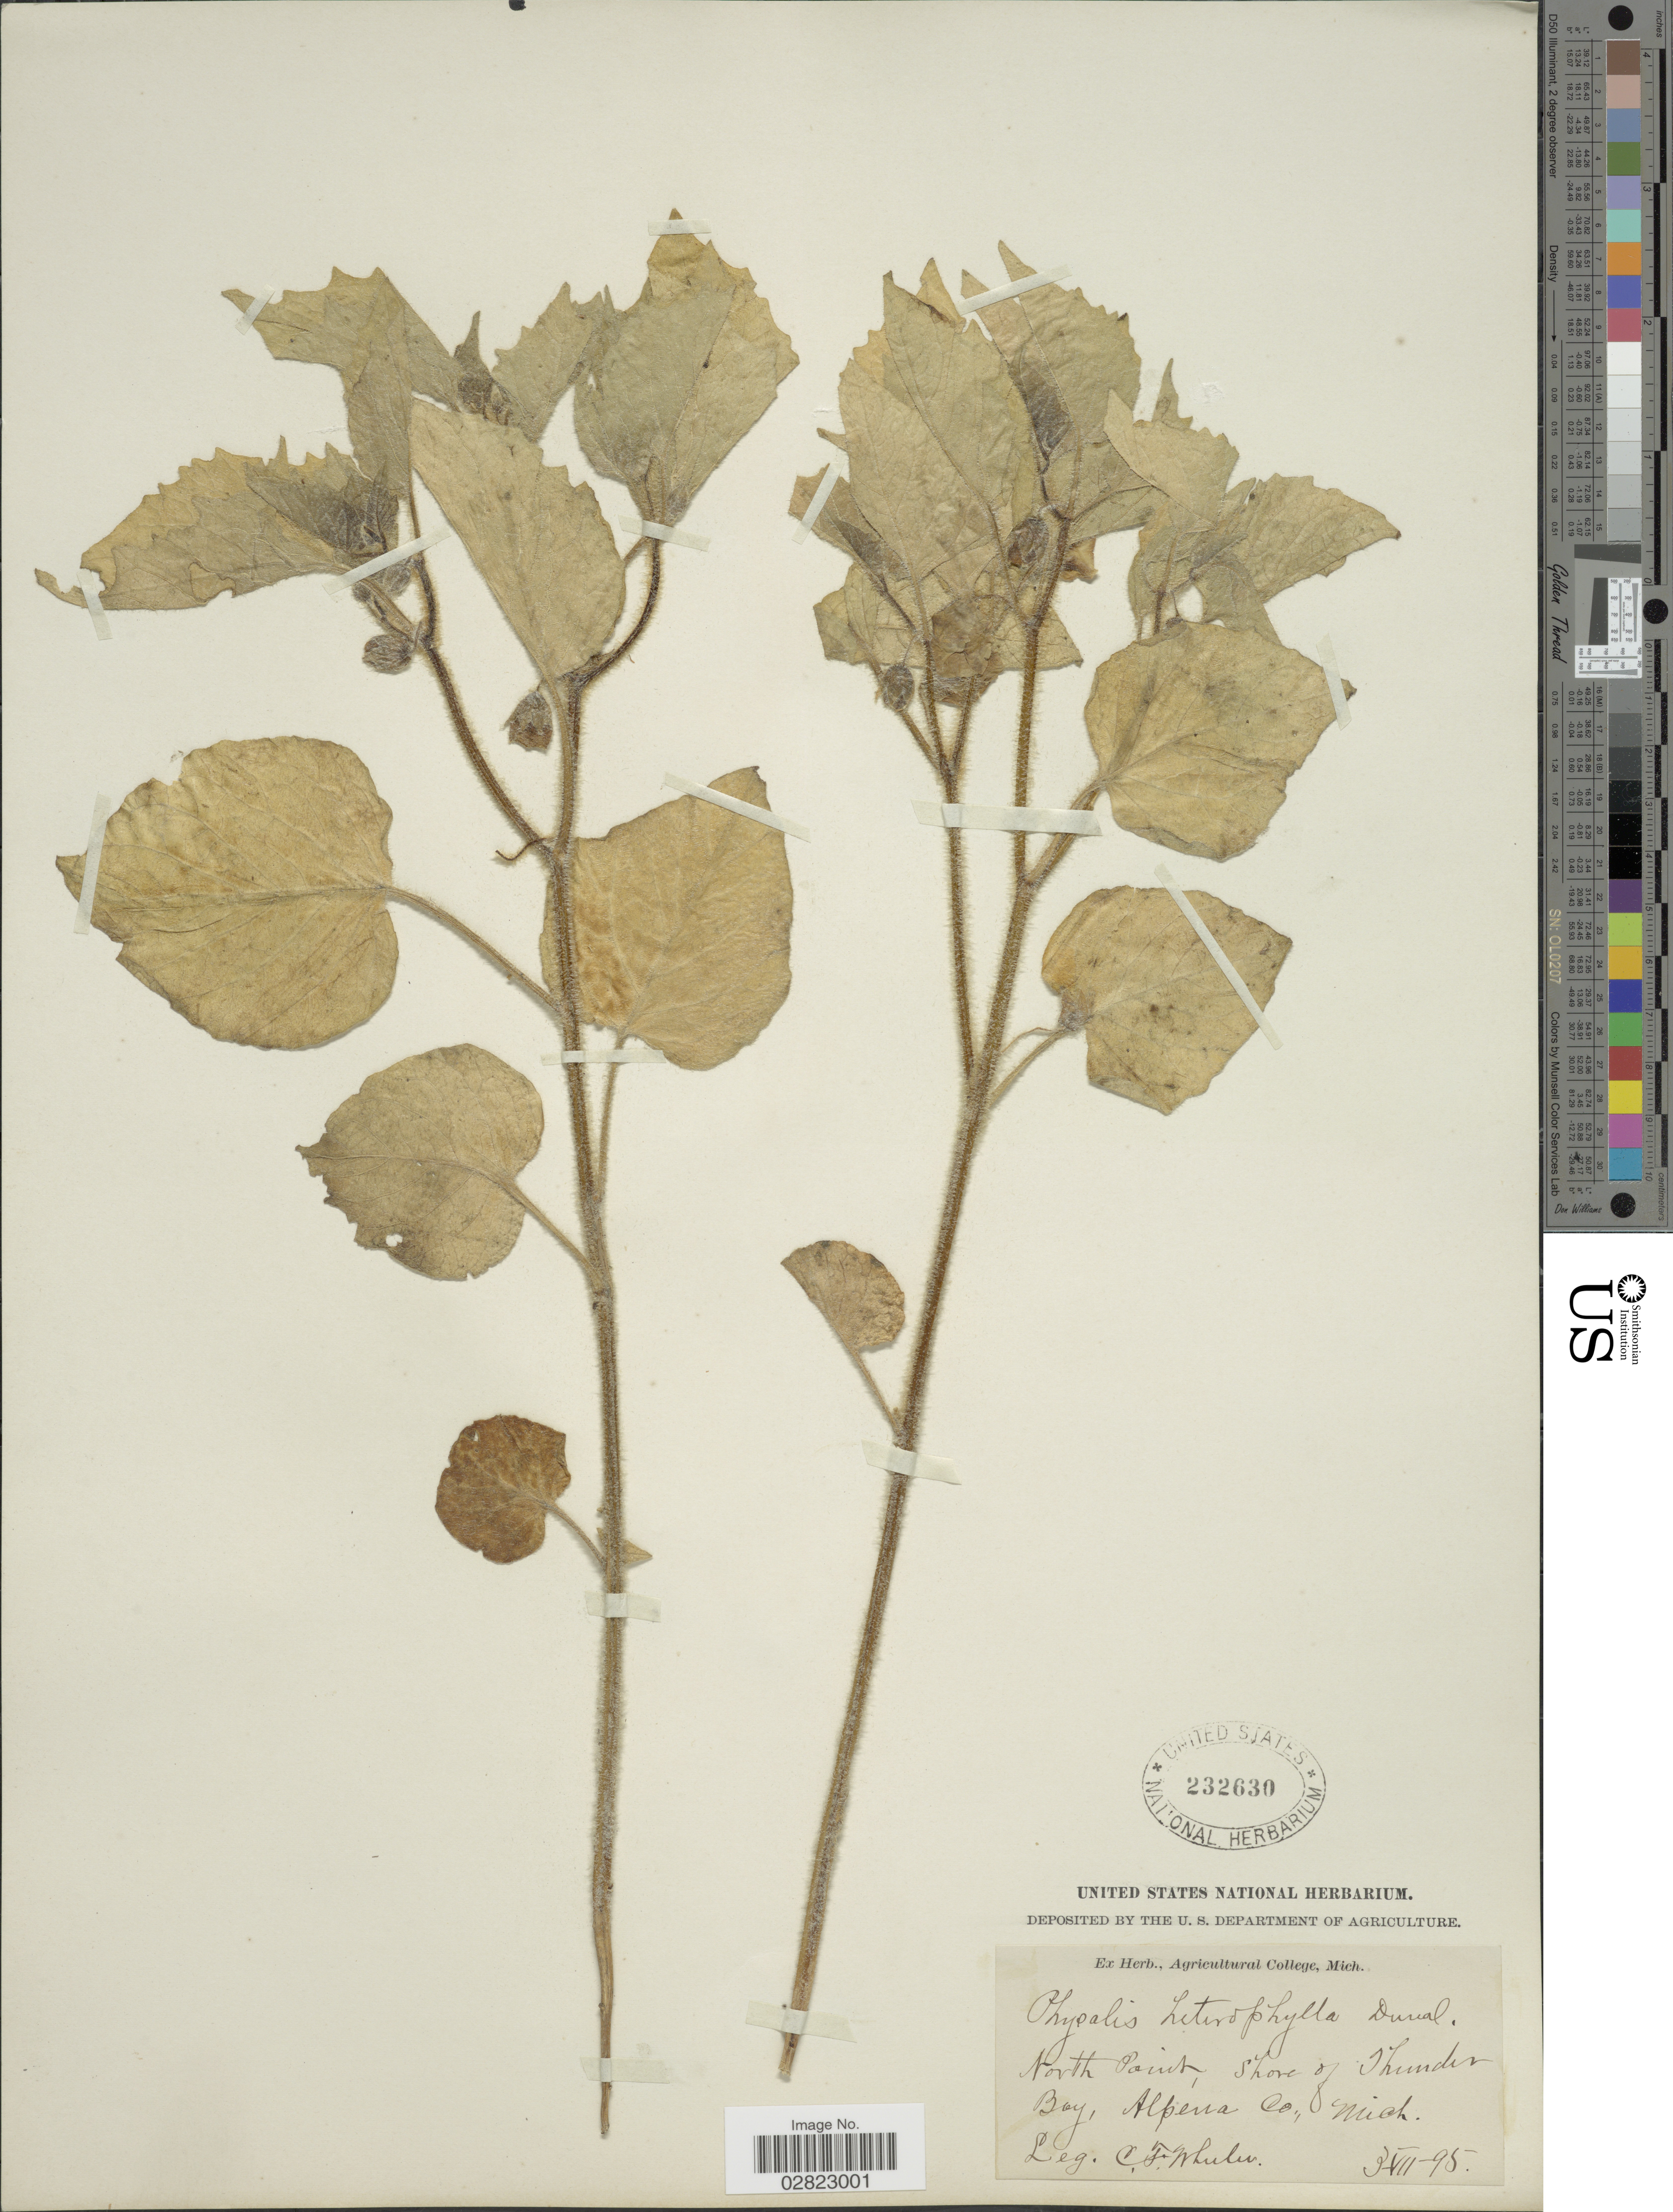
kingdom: Plantae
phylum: Tracheophyta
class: Magnoliopsida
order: Solanales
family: Solanaceae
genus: Physalis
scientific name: Physalis ambigua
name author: (A. Gray) Britton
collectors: C. Wheeler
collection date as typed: Transcribed d/m/y: 3/7/95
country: United States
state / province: Michigan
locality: North Point, Shore of Thunder Bay, Alpena Co.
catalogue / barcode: US 232630